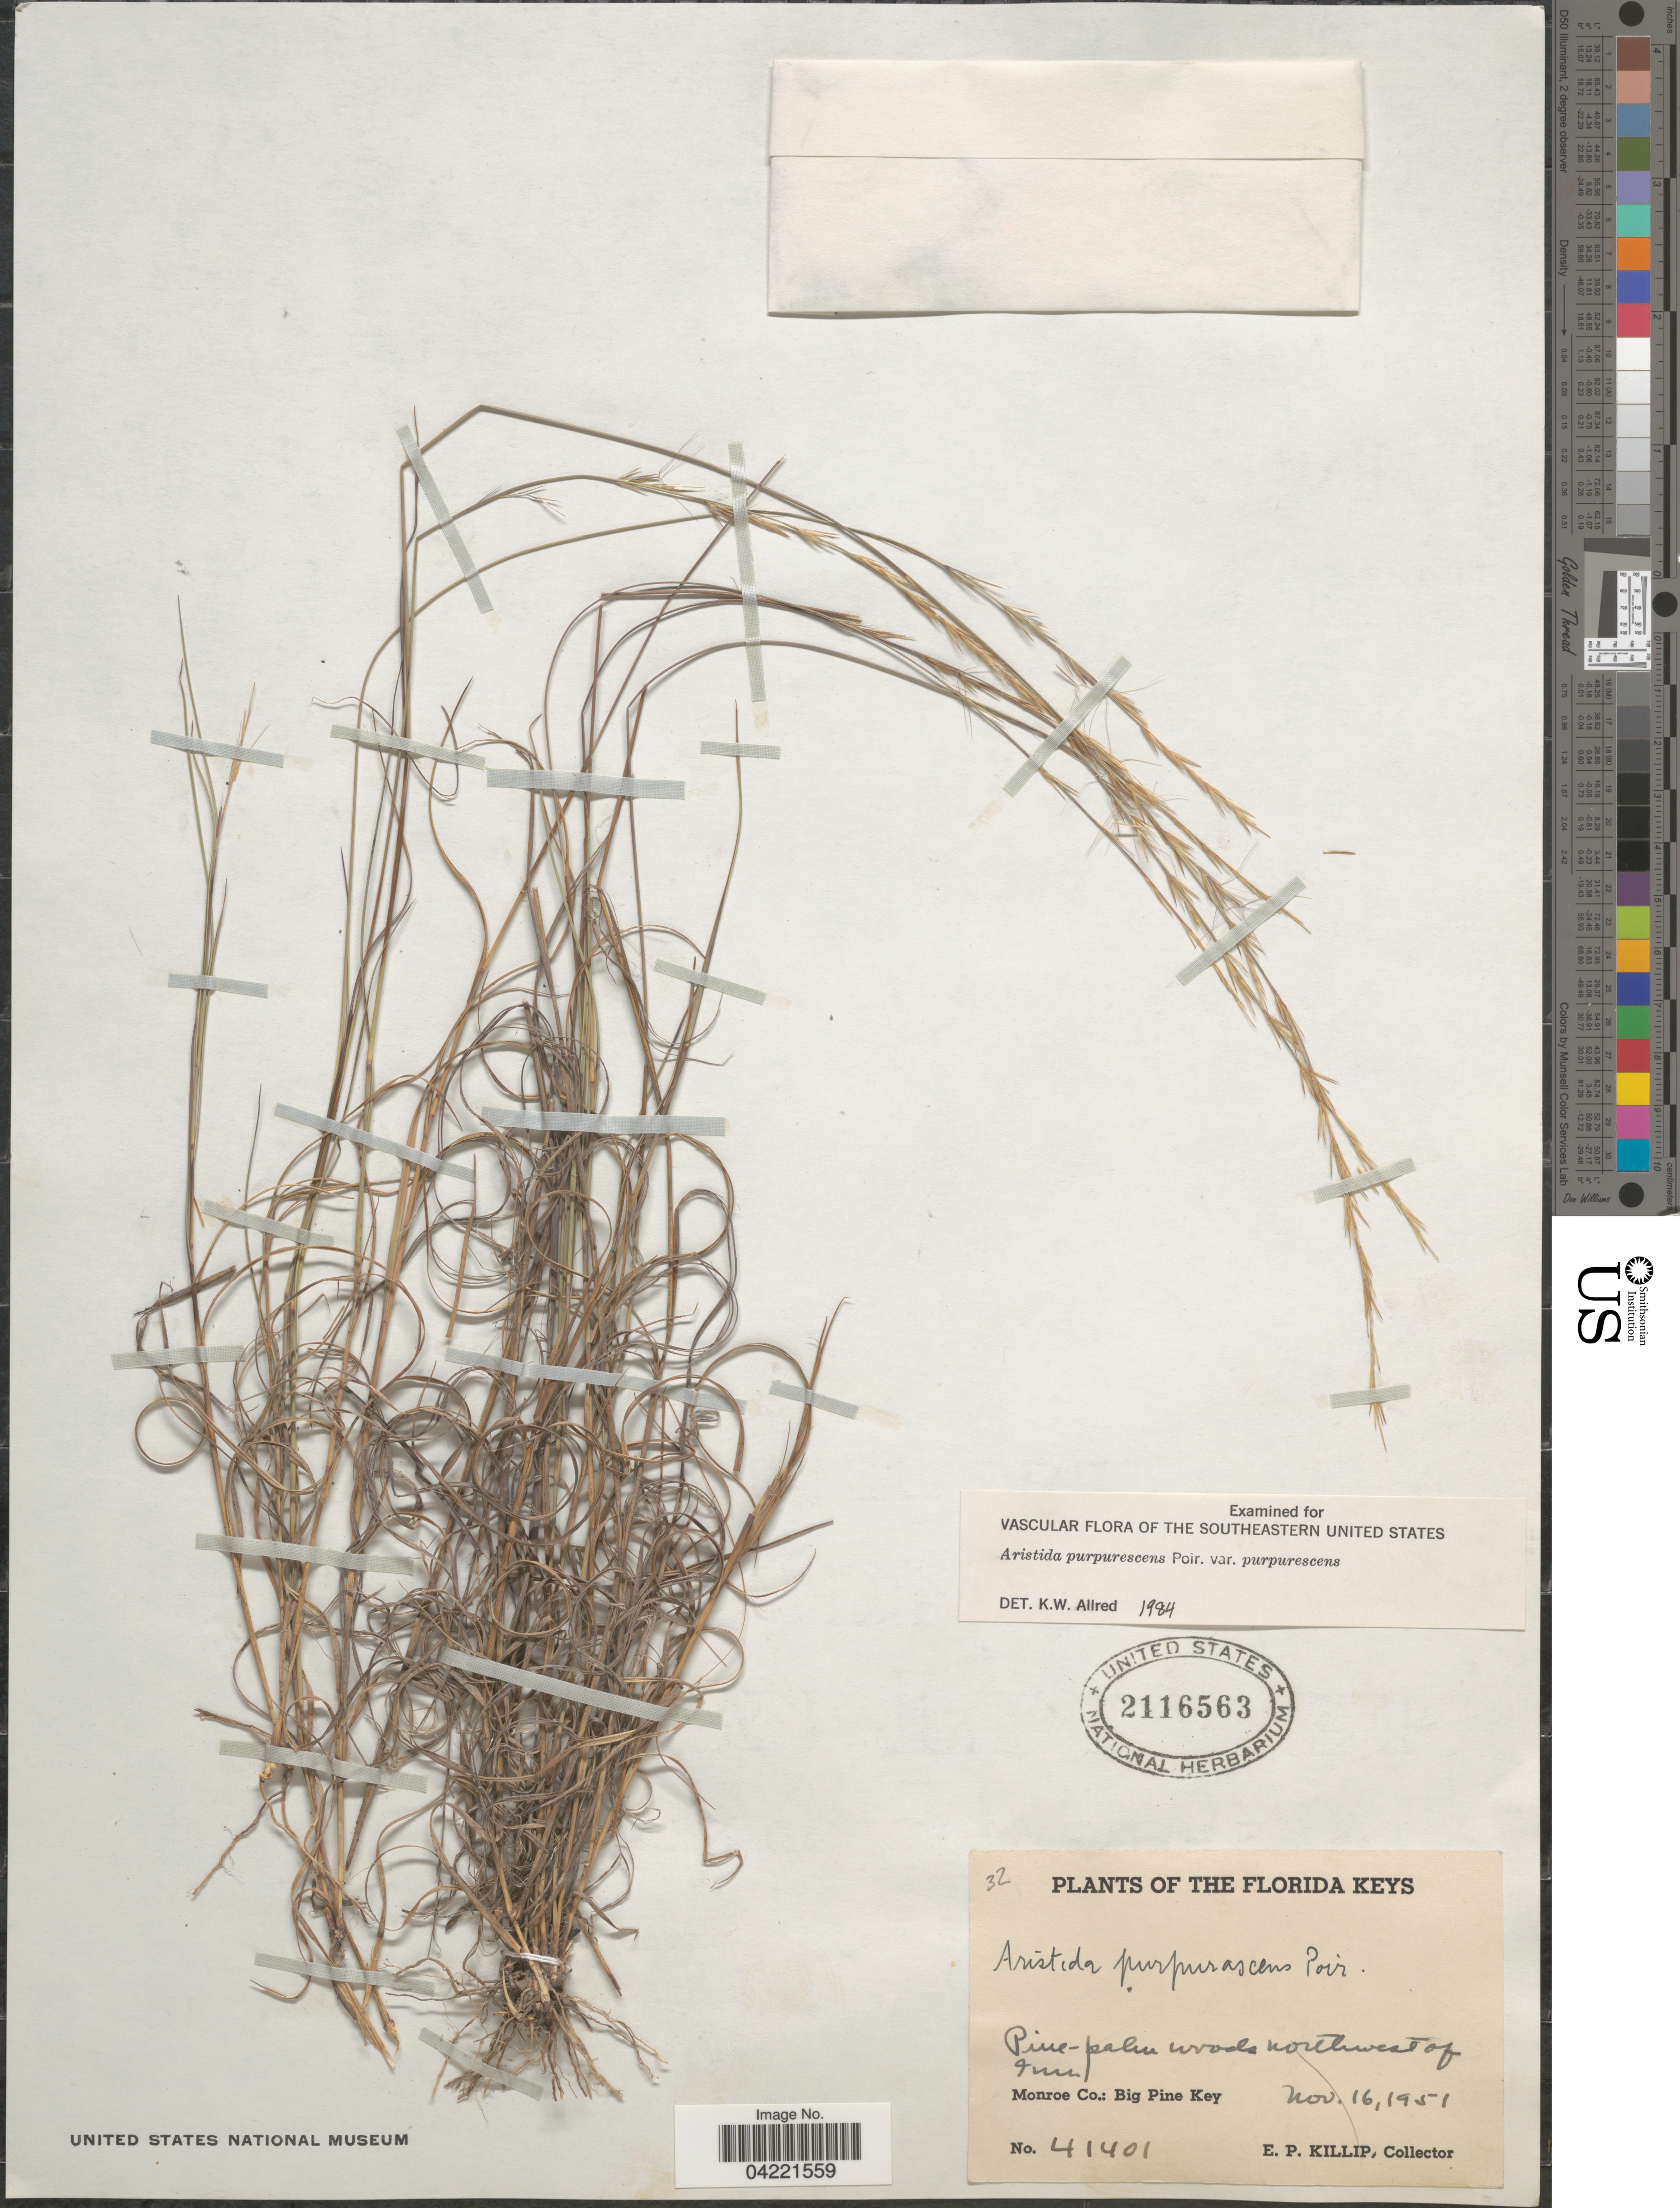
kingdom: Plantae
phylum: Tracheophyta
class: Liliopsida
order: Poales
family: Poaceae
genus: Aristida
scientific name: Aristida purpurascens var. purpurescens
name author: Poir.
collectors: E. P. Killip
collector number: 41401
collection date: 1951-11-16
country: United States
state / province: Florida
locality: The Florida Keys. Pine-palm woods northwest of Inn. Monroe Co.: Big Pine Key.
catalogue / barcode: US 2116563